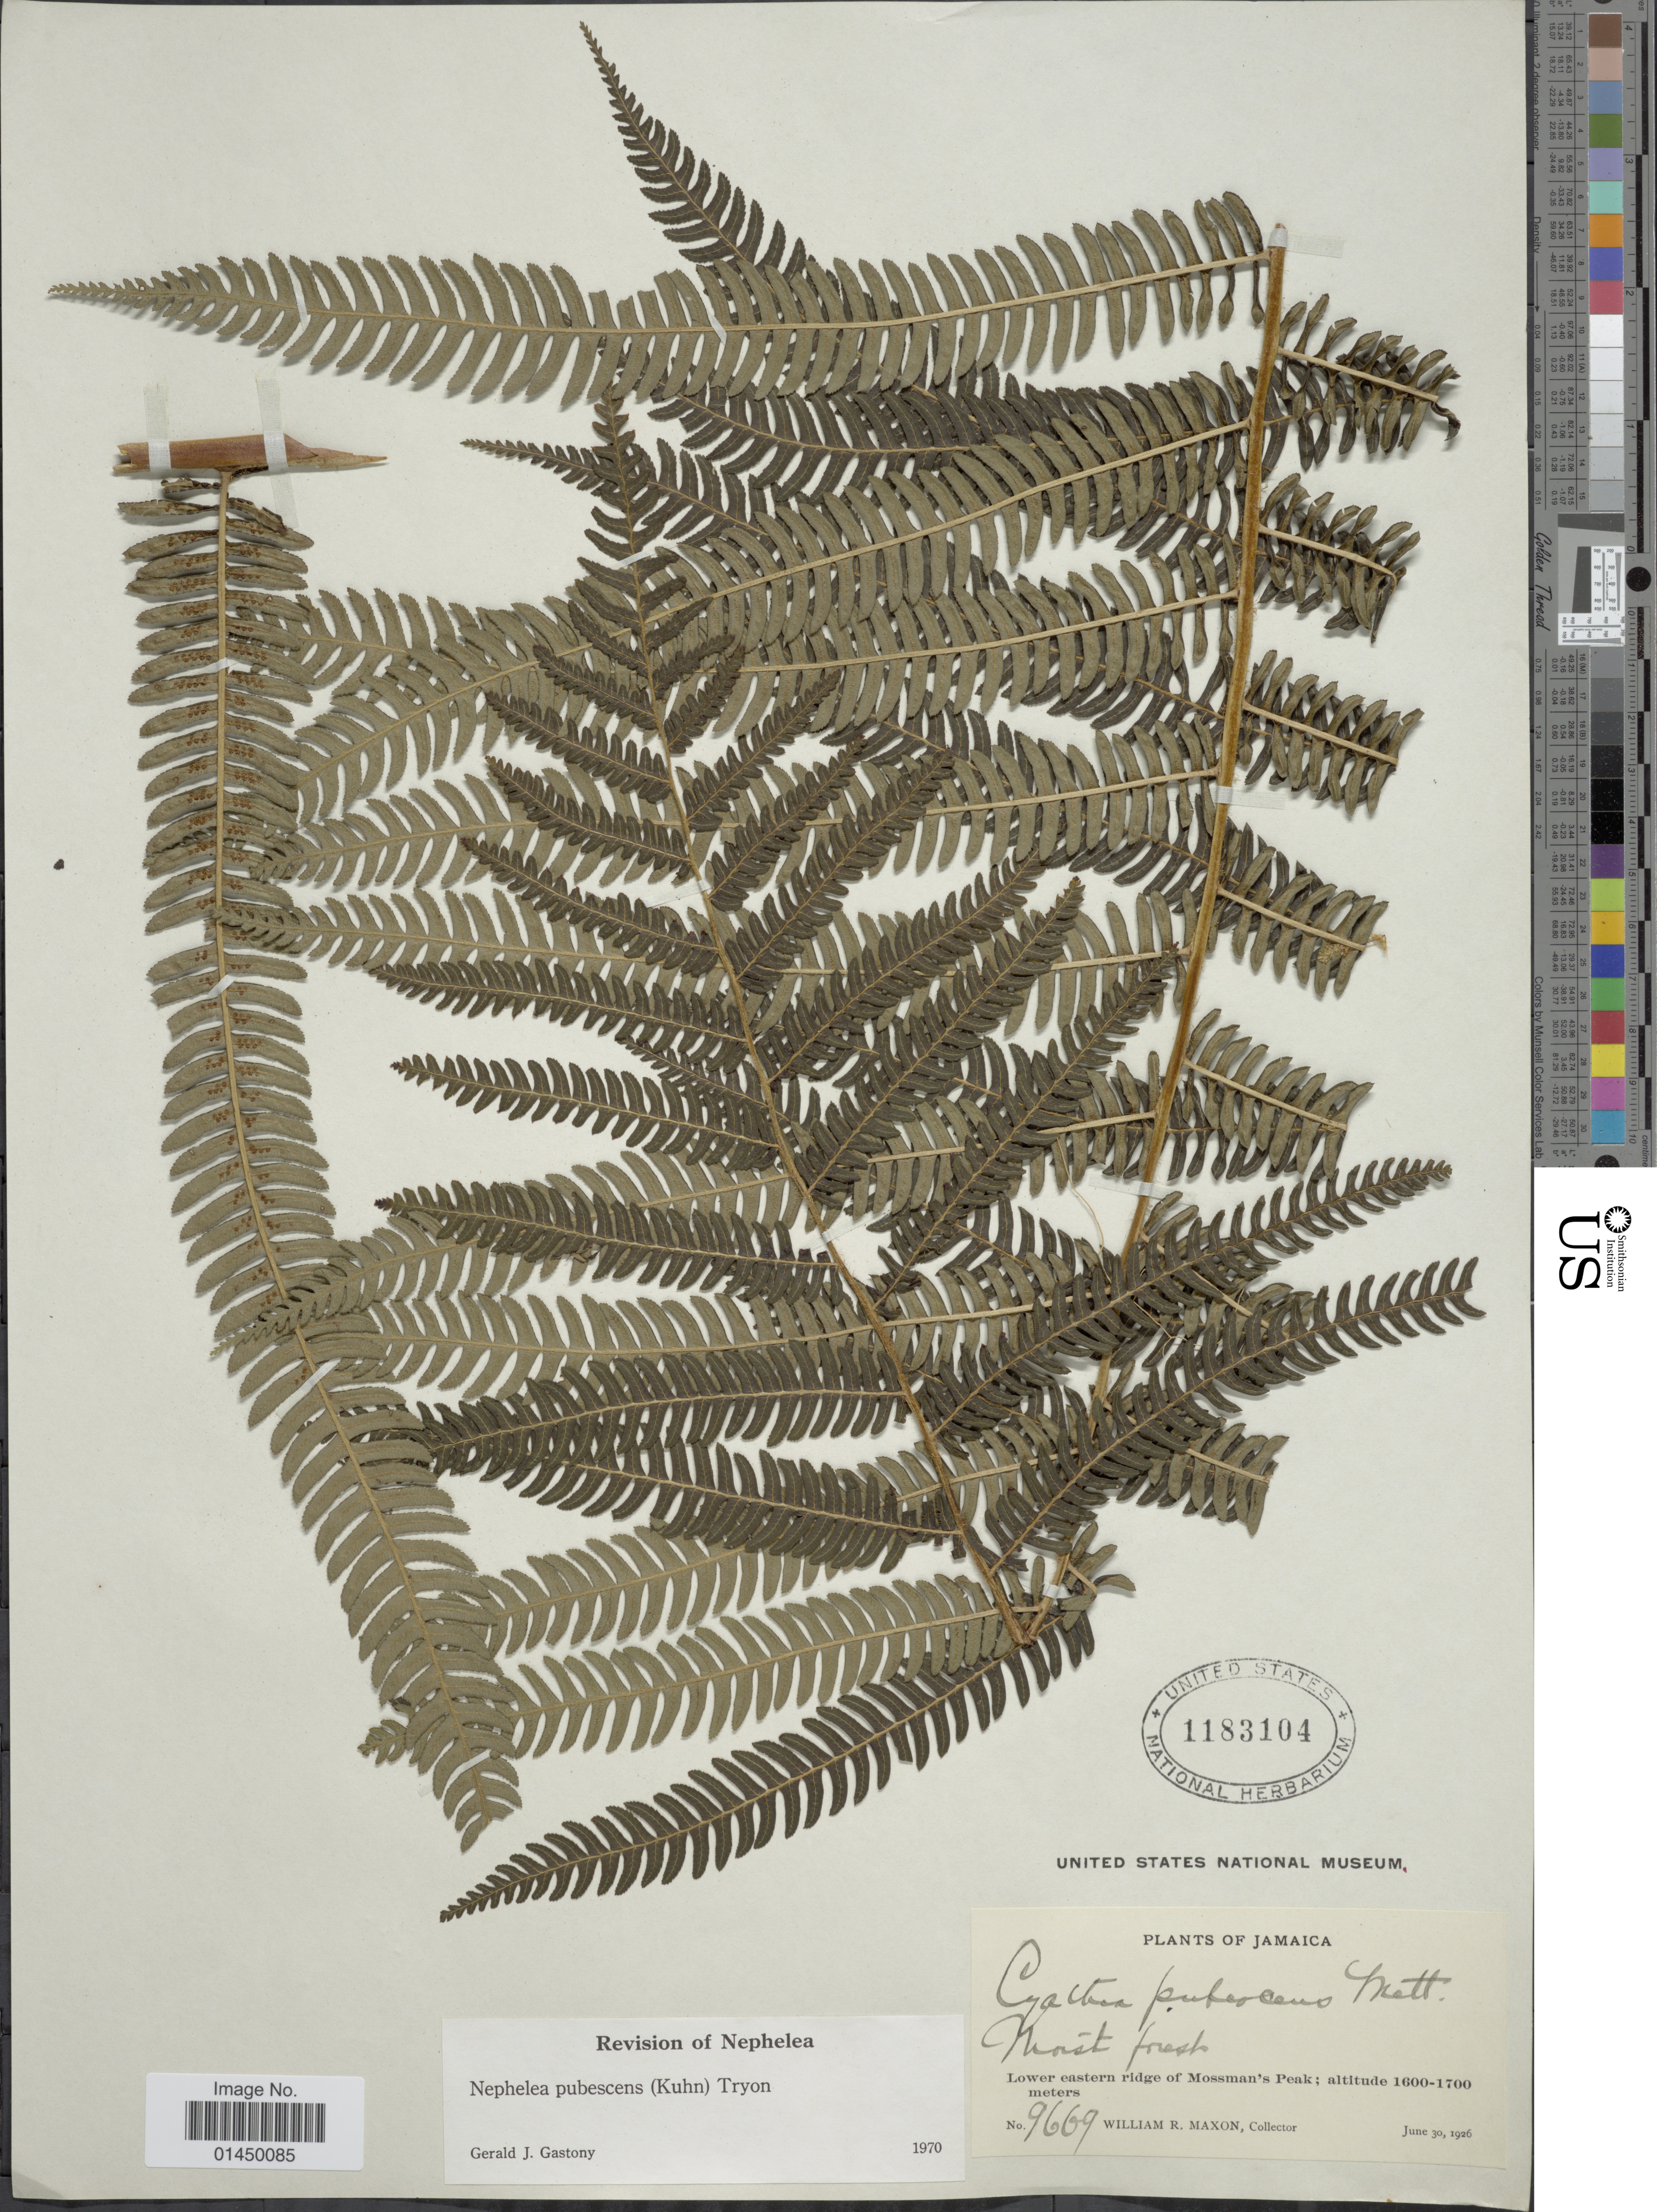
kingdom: Plantae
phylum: Tracheophyta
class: Polypodiopsida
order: Cyatheales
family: Cyatheaceae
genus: Cyathea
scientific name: Cyathea bipinnatifida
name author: (Baker) Domin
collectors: W. R. Maxon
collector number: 9669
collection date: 1926-06-30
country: Jamaica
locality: Lower eastern ridge of Mossman's Peak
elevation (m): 1600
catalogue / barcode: US 1183104